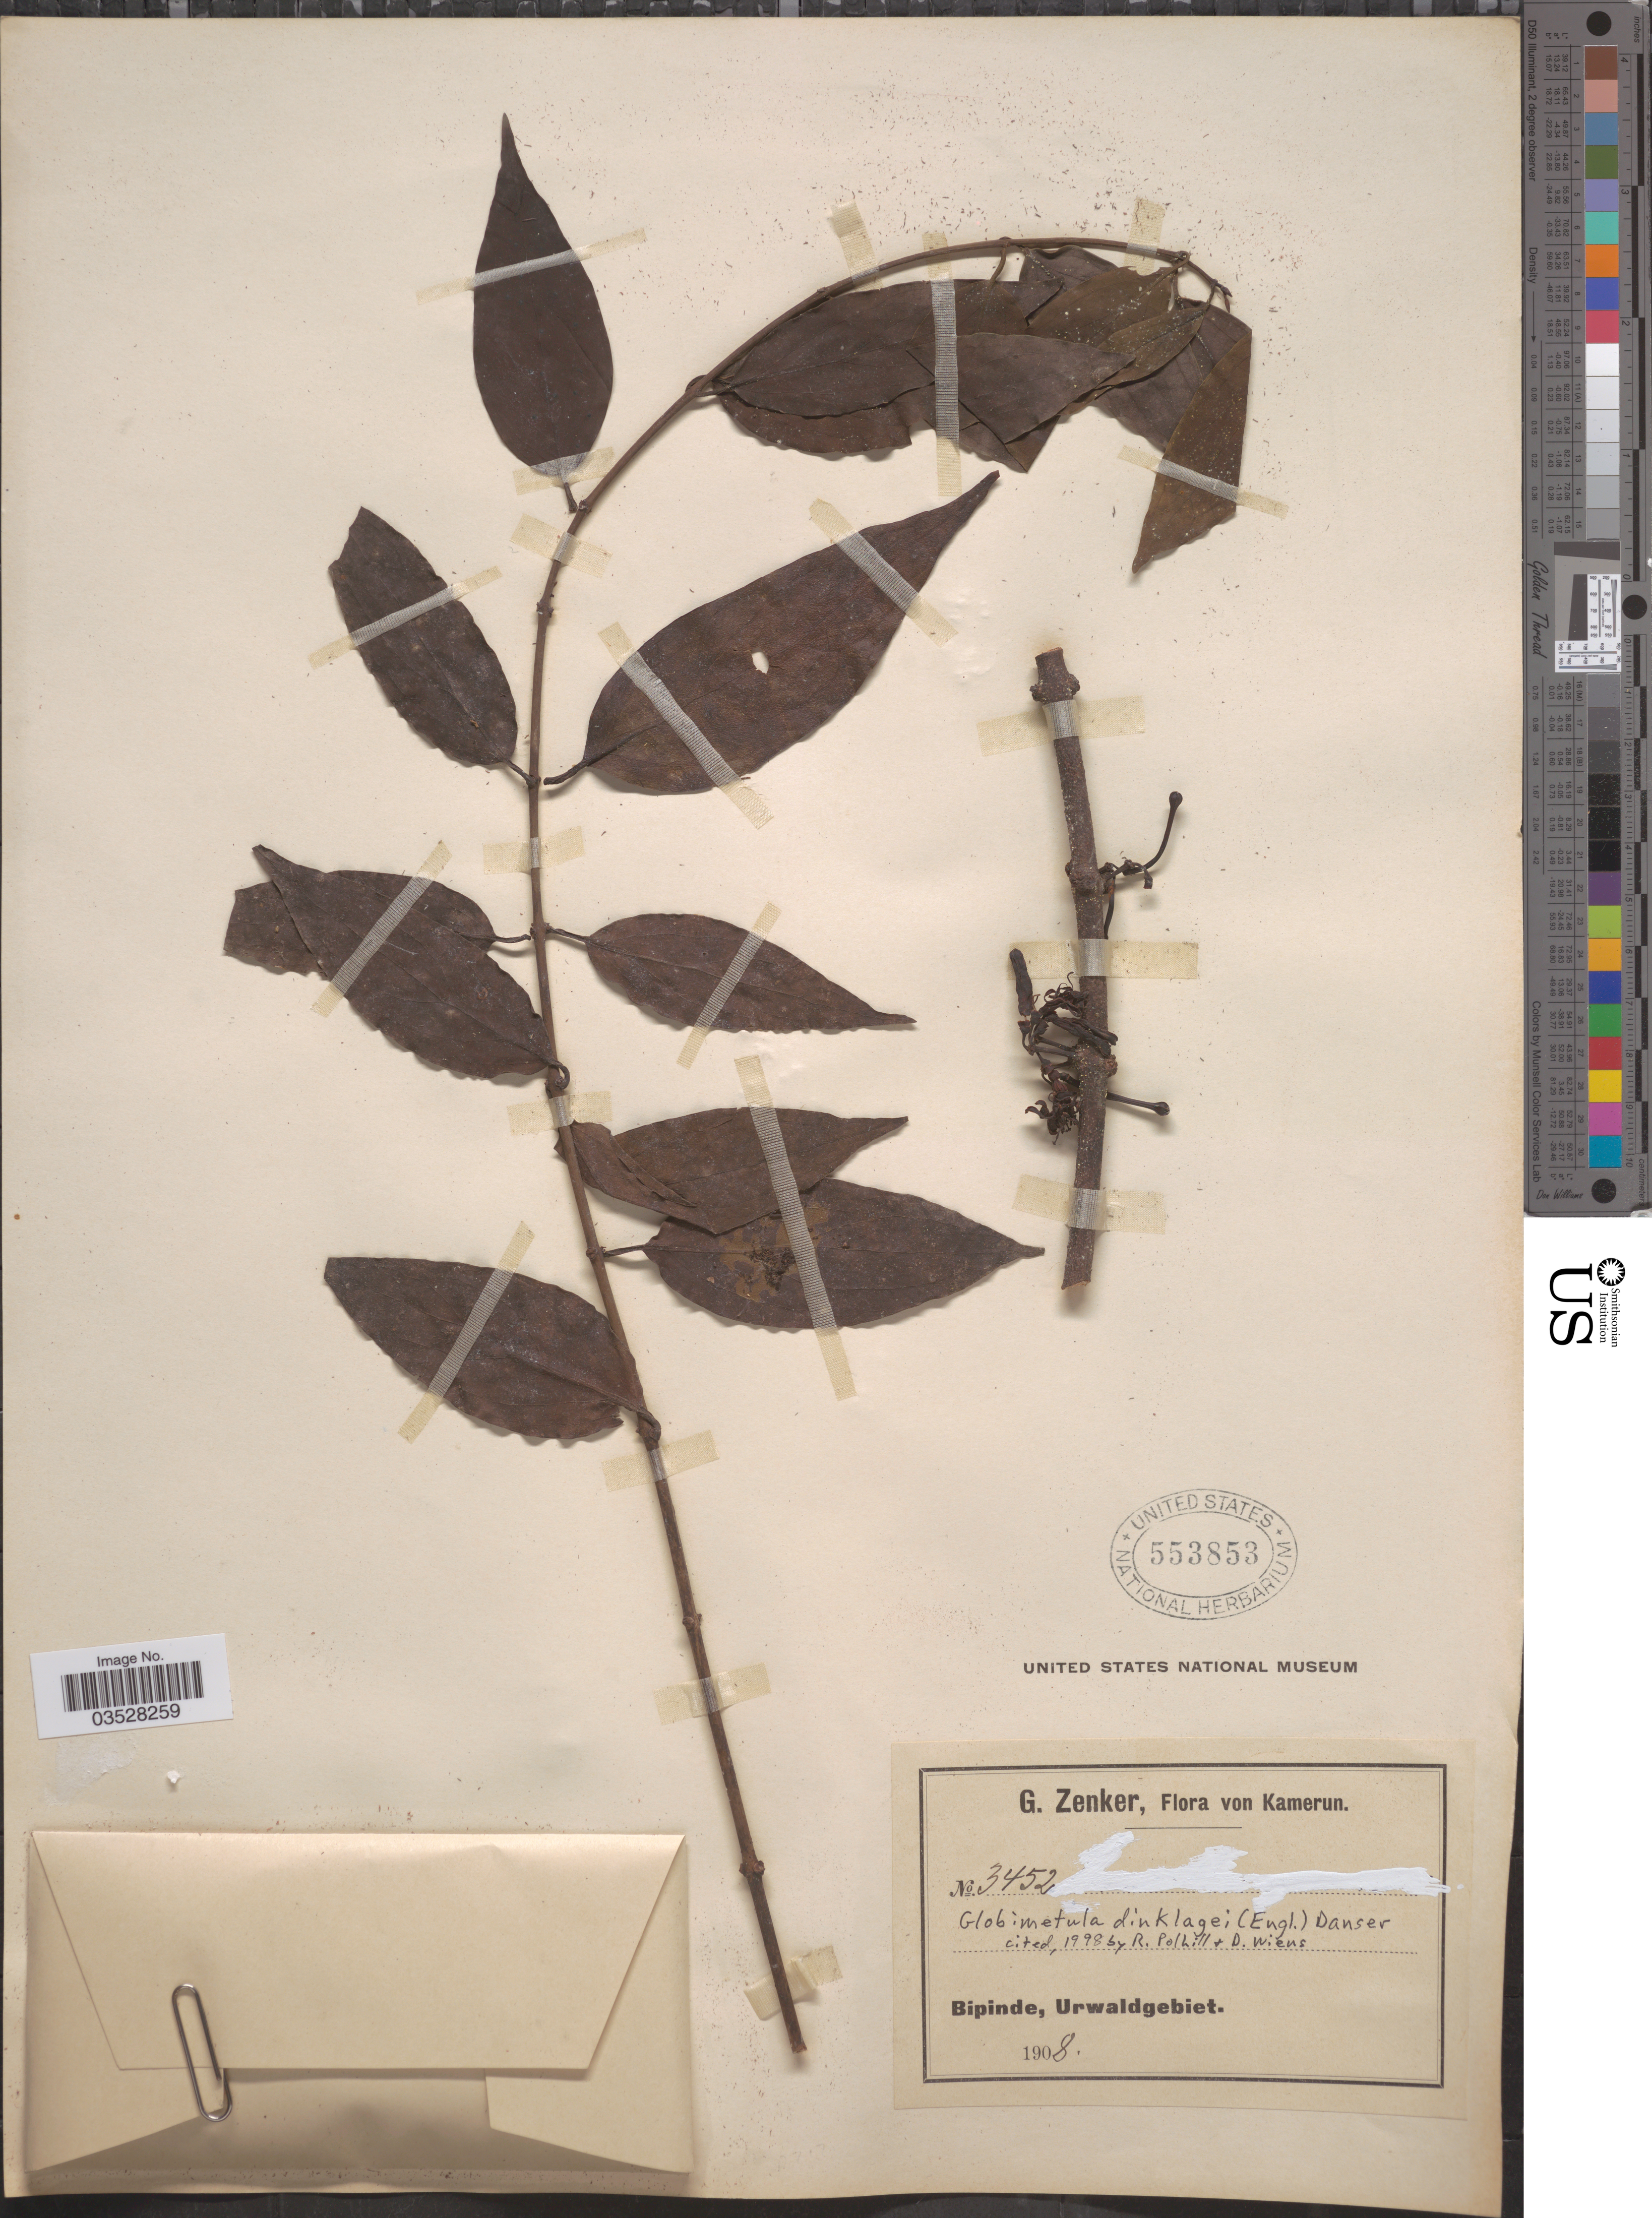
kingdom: Plantae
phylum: Tracheophyta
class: Magnoliopsida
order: Santalales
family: Loranthaceae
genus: Globimetula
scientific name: Globimetula dinklagei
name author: (Engl.) Danser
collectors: G. A. Zenker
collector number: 3452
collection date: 1908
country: Cameroon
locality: Kamerun. Bipinde, Urwaldgebiet.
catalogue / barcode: US 553853